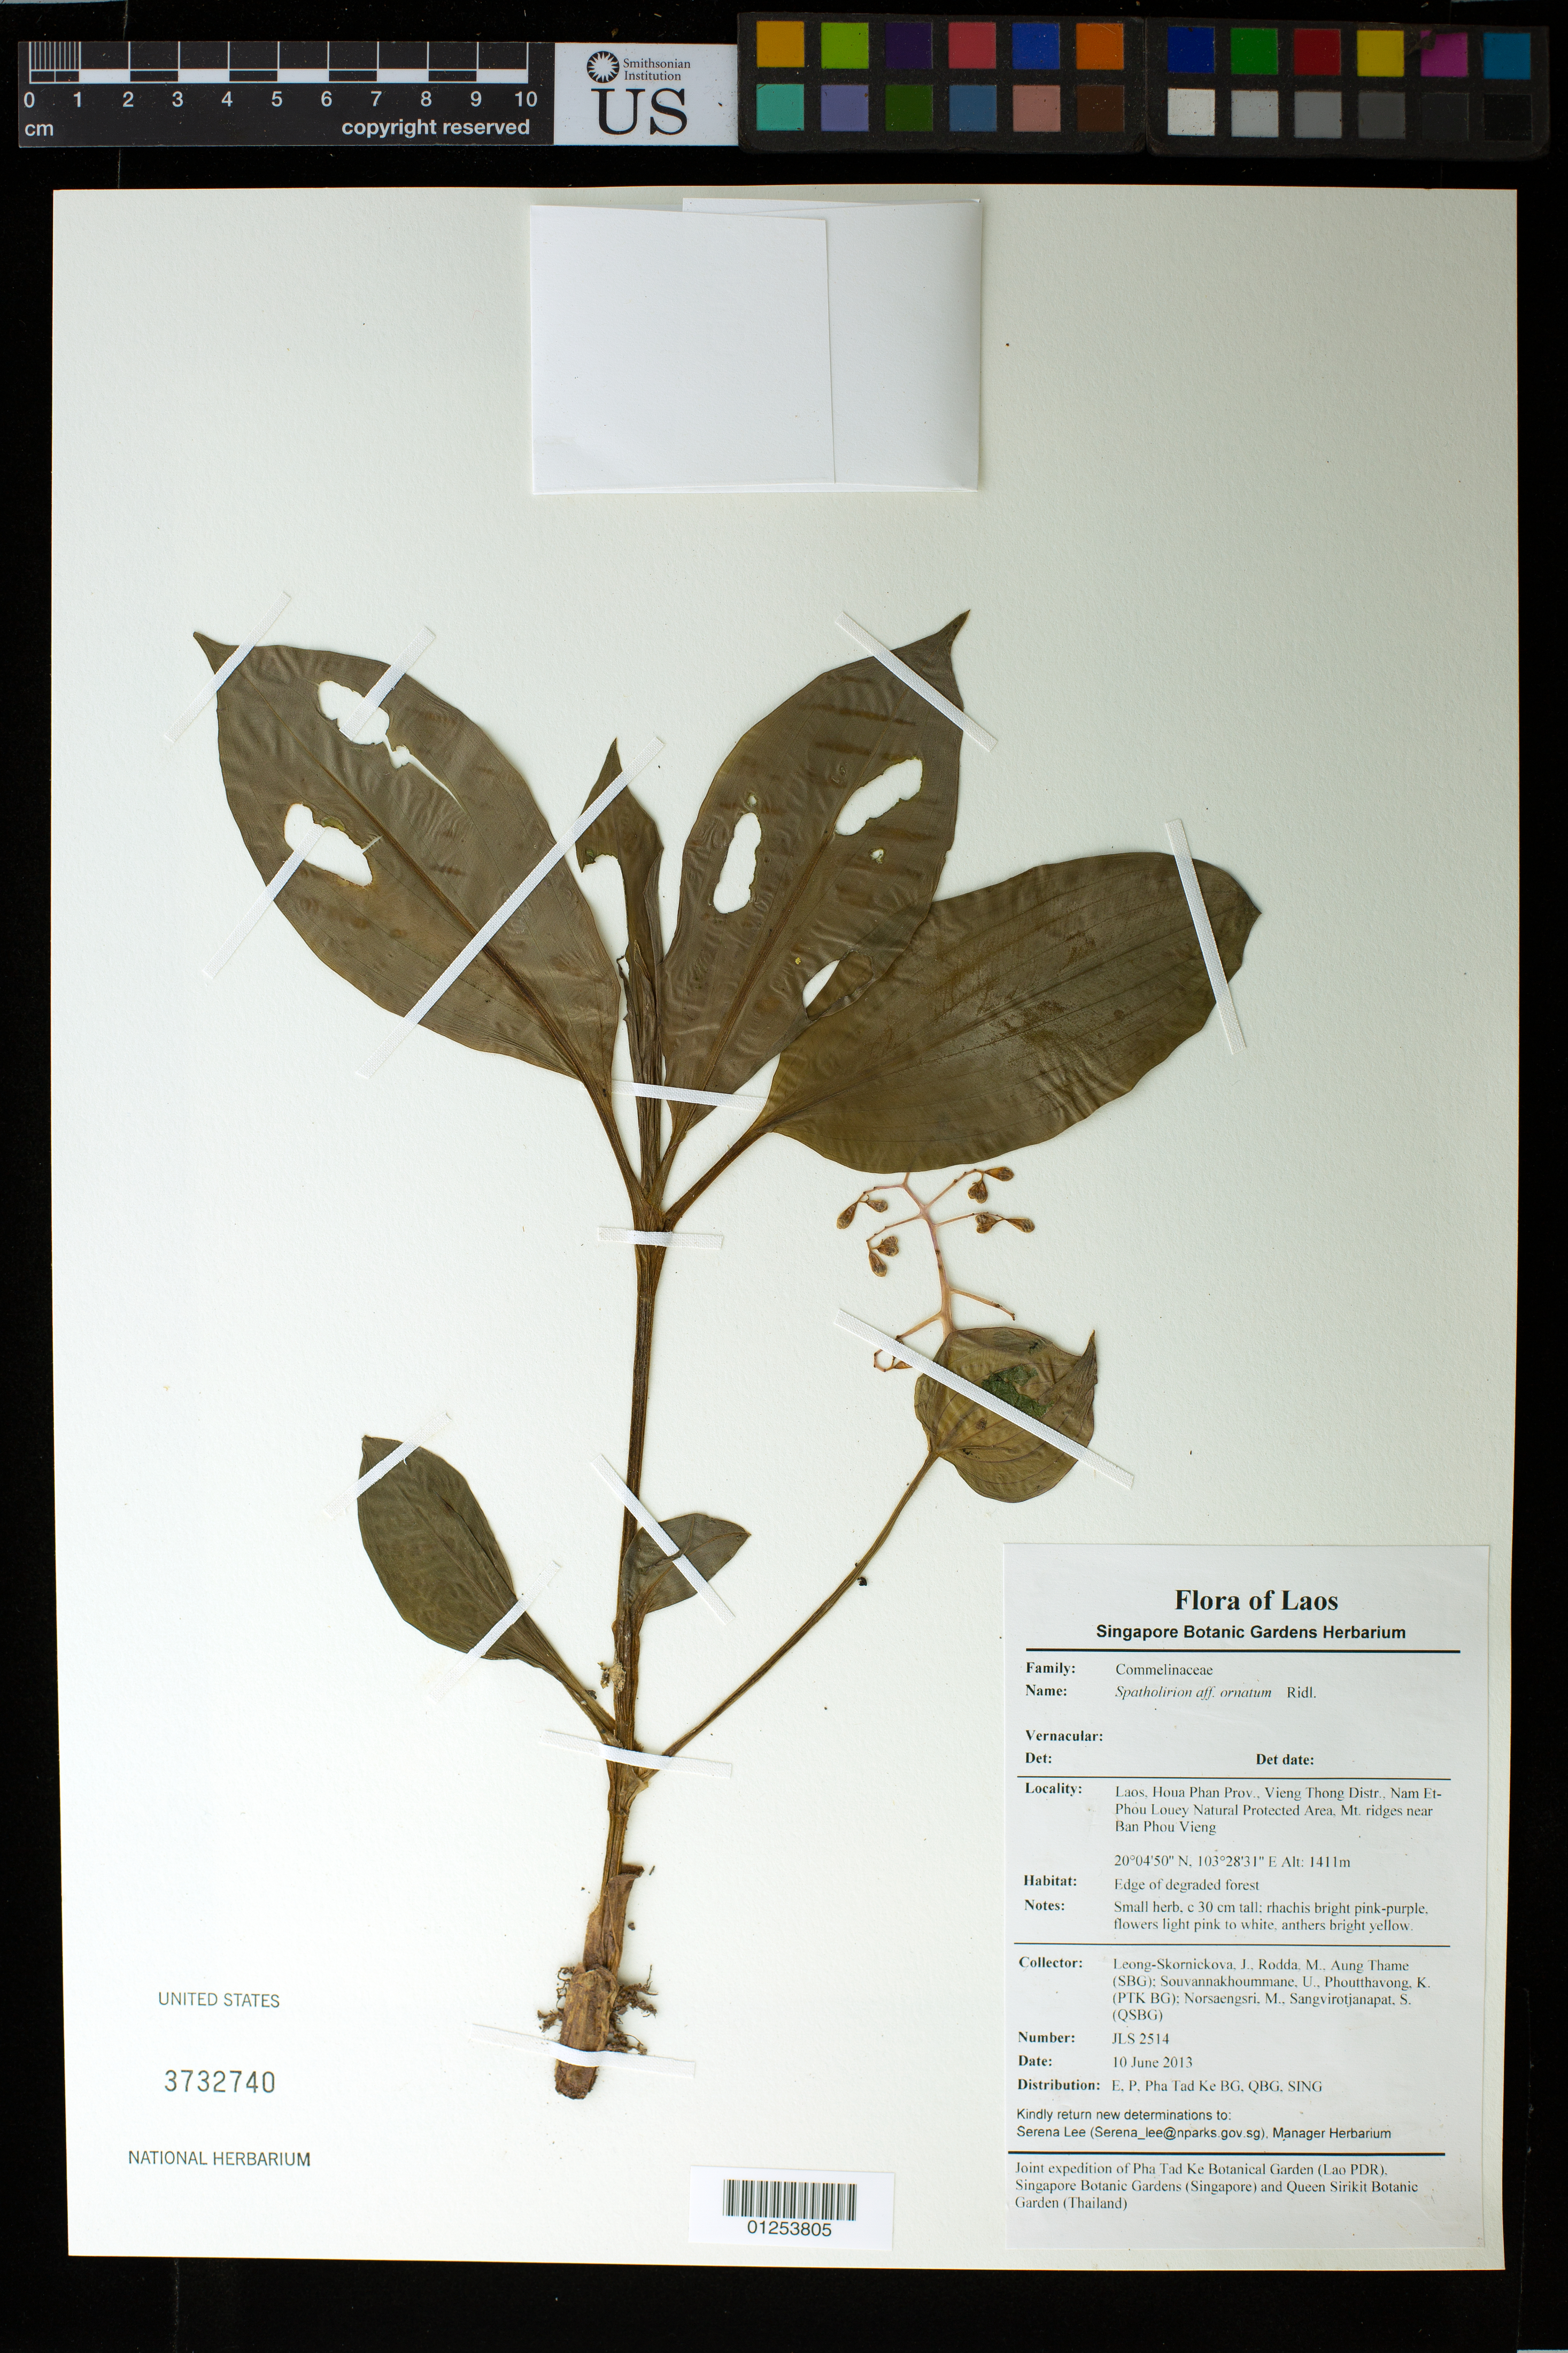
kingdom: Plantae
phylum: Tracheophyta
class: Liliopsida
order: Commelinales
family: Commelinaceae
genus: Spatholirion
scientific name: Spatholirion ornatum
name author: Ridl.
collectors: J. Škornicková et al.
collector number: JLS 2514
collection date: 2013-06-10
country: Laos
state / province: Houaphan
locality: Vieng Thong Distr., Nam Et-Phou Louey Natural Protected Area, Mt. ridges near Ban Phou Vieng.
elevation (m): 1411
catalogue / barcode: US 3732740